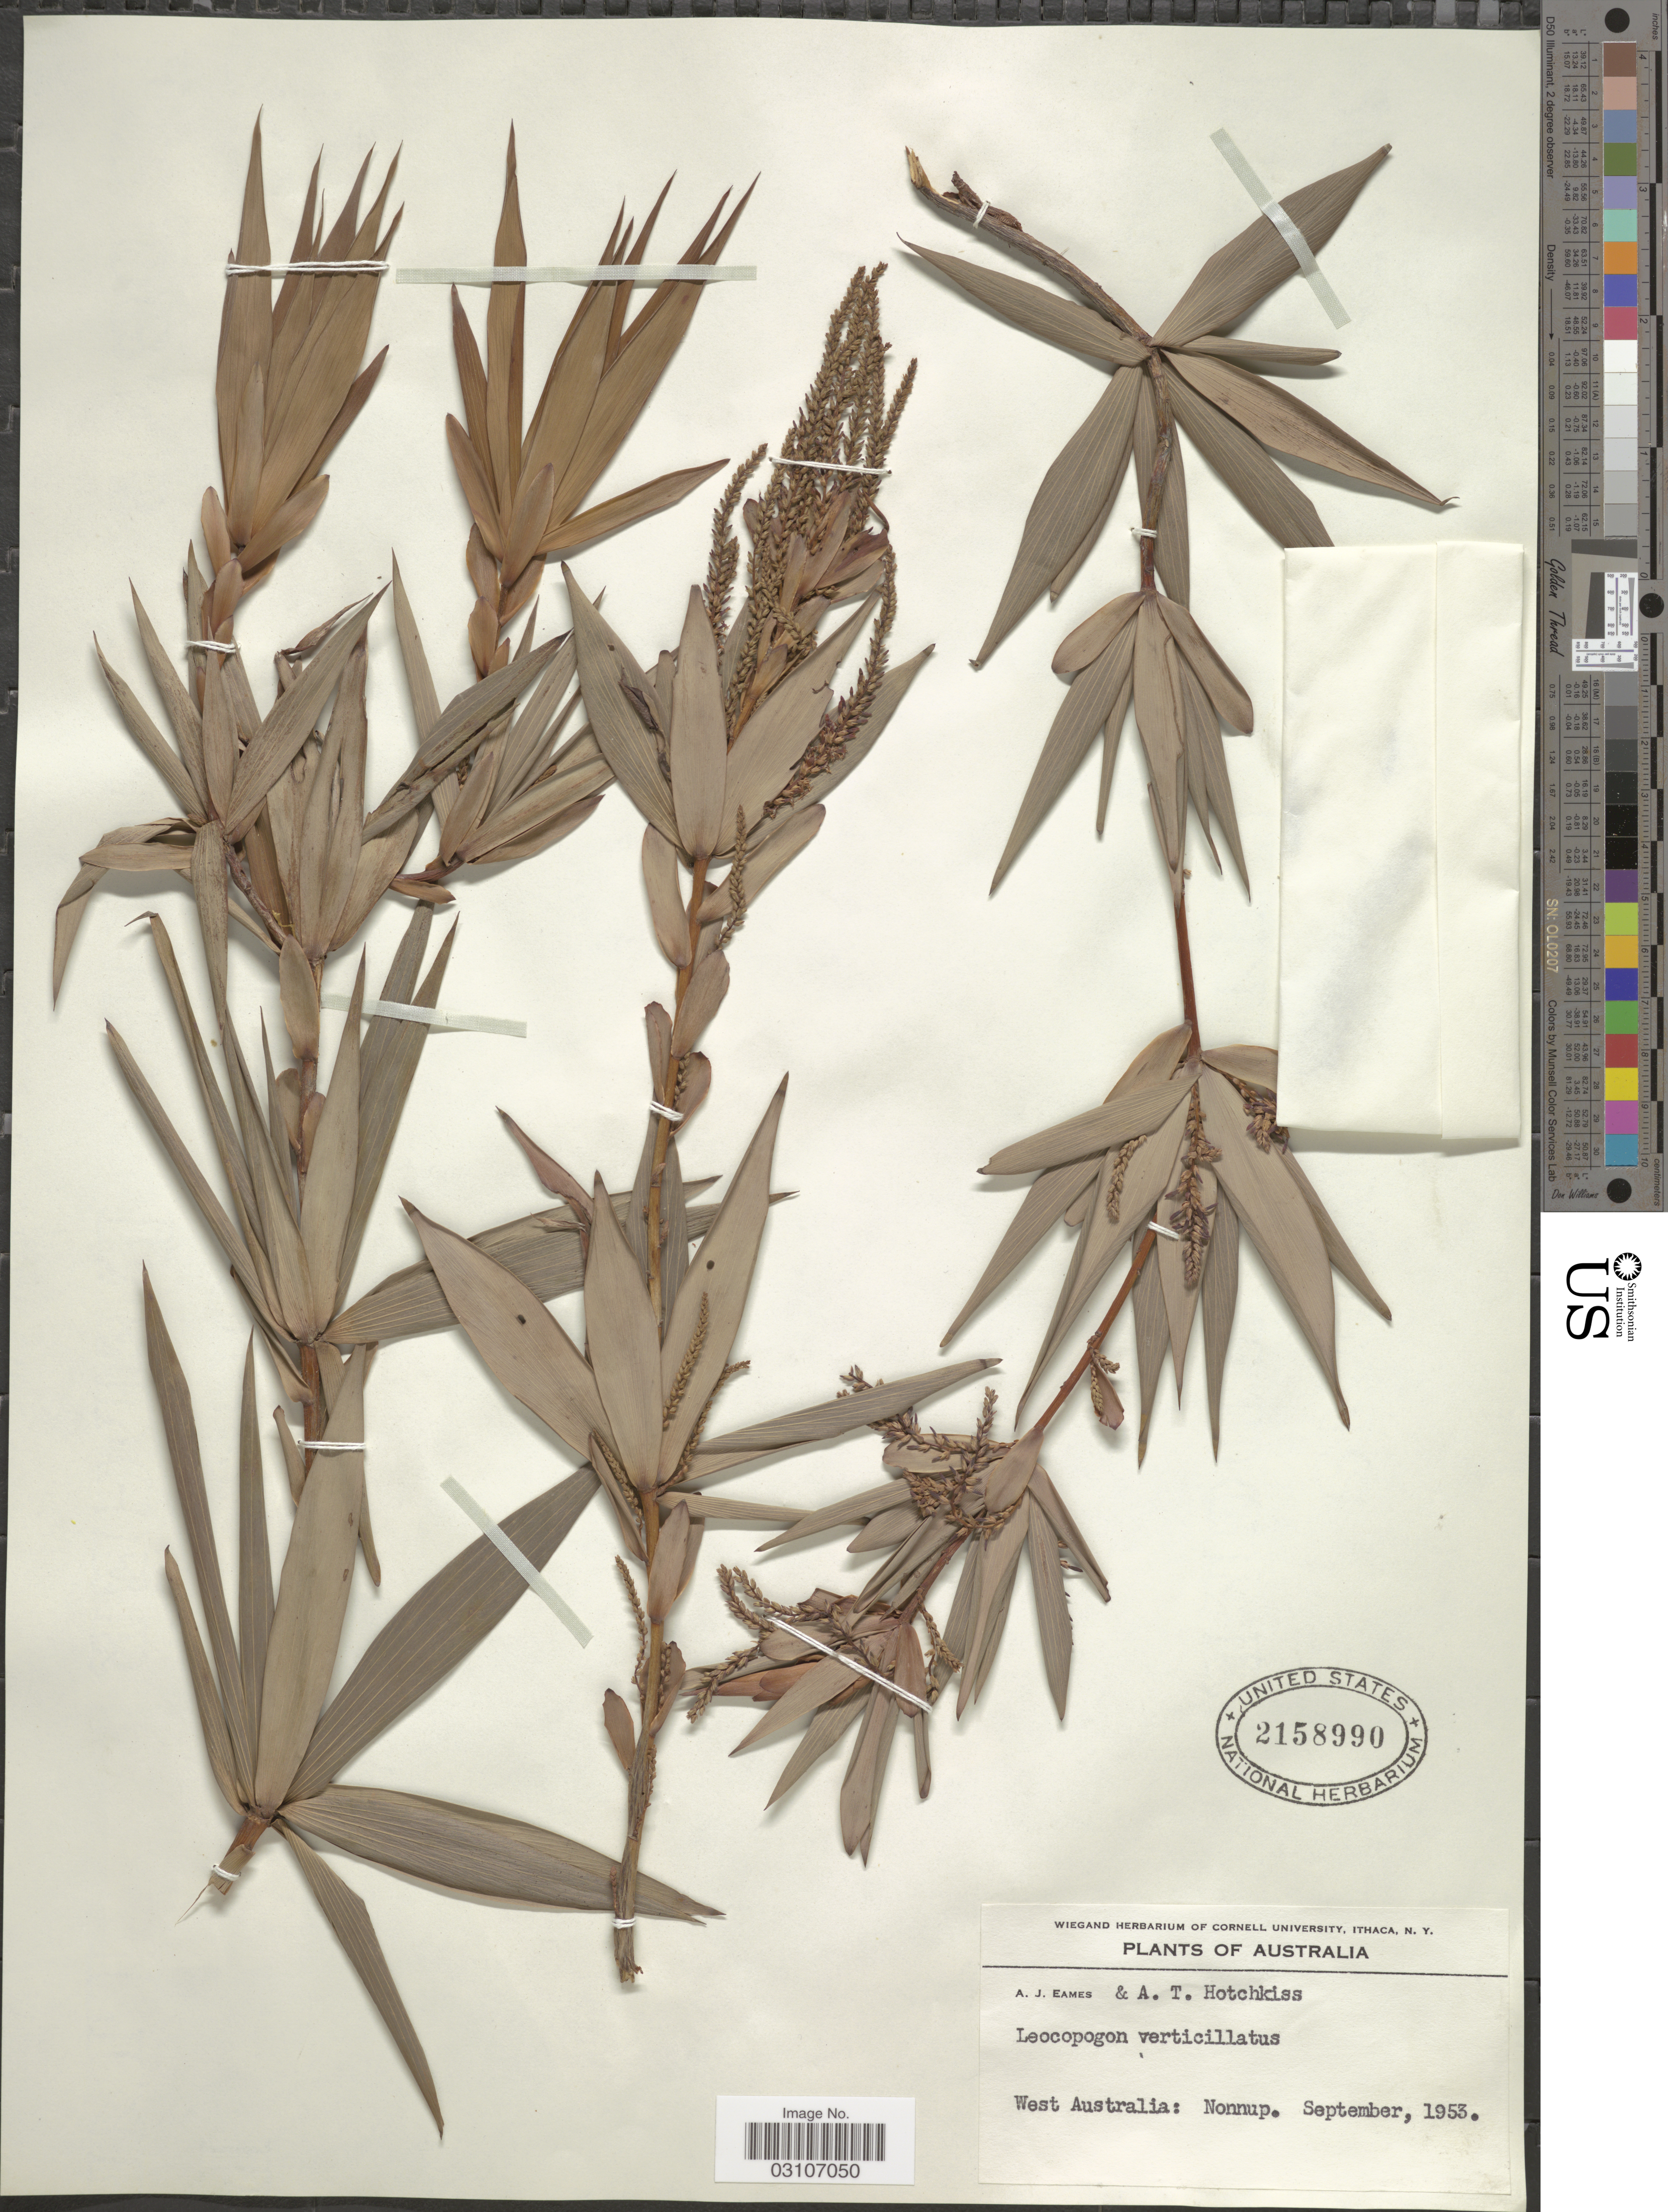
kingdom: Plantae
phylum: Tracheophyta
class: Magnoliopsida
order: Ericales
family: Ericaceae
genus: Leucopogon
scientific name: Leucopogon verticillatus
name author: R. Br.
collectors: A. J. Eames & A. Hotchkiss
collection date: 1953-09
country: Australia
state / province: Western Australia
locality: West Australia: Nonnup.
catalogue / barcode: US 2158990